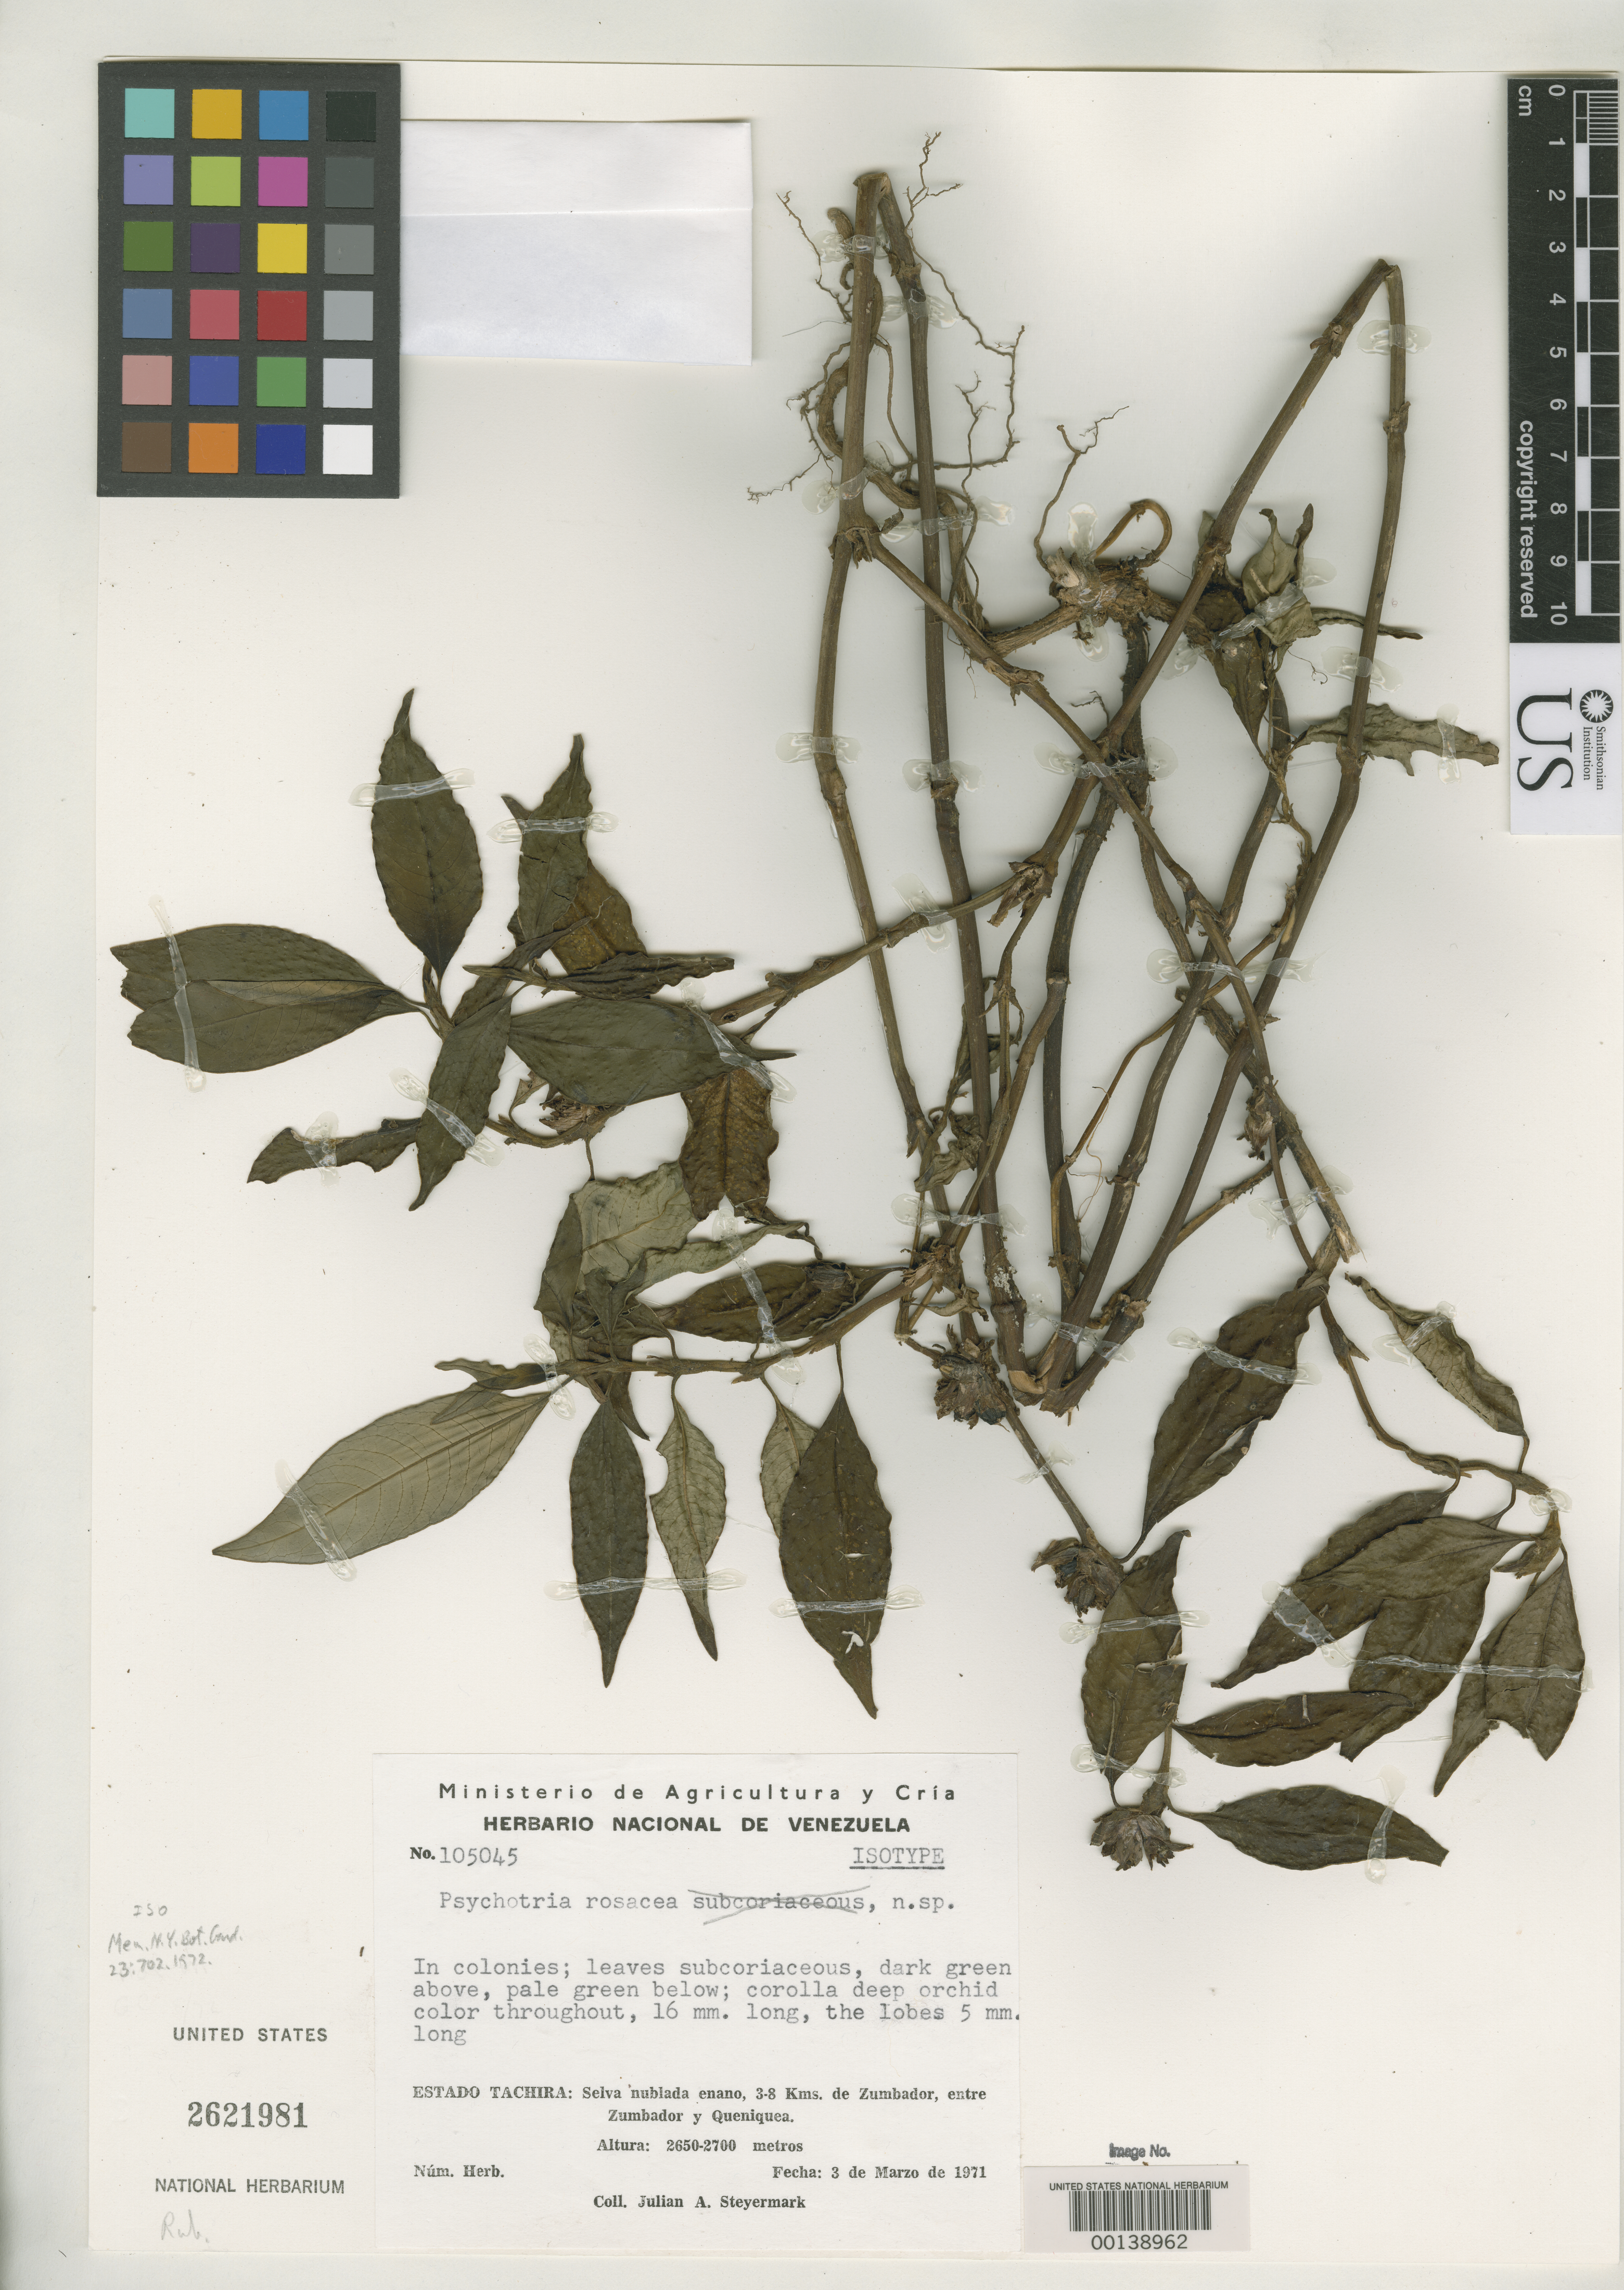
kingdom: Plantae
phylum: Tracheophyta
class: Magnoliopsida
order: Gentianales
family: Rubiaceae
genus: Psychotria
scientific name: Psychotria rosacea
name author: Steyerm.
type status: Isotype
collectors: J. Steyermark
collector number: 105045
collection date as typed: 03 Mar 1971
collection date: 1971-03-03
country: Venezuela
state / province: Tachira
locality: Between Zumbador and Queniquea.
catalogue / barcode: US 2621981